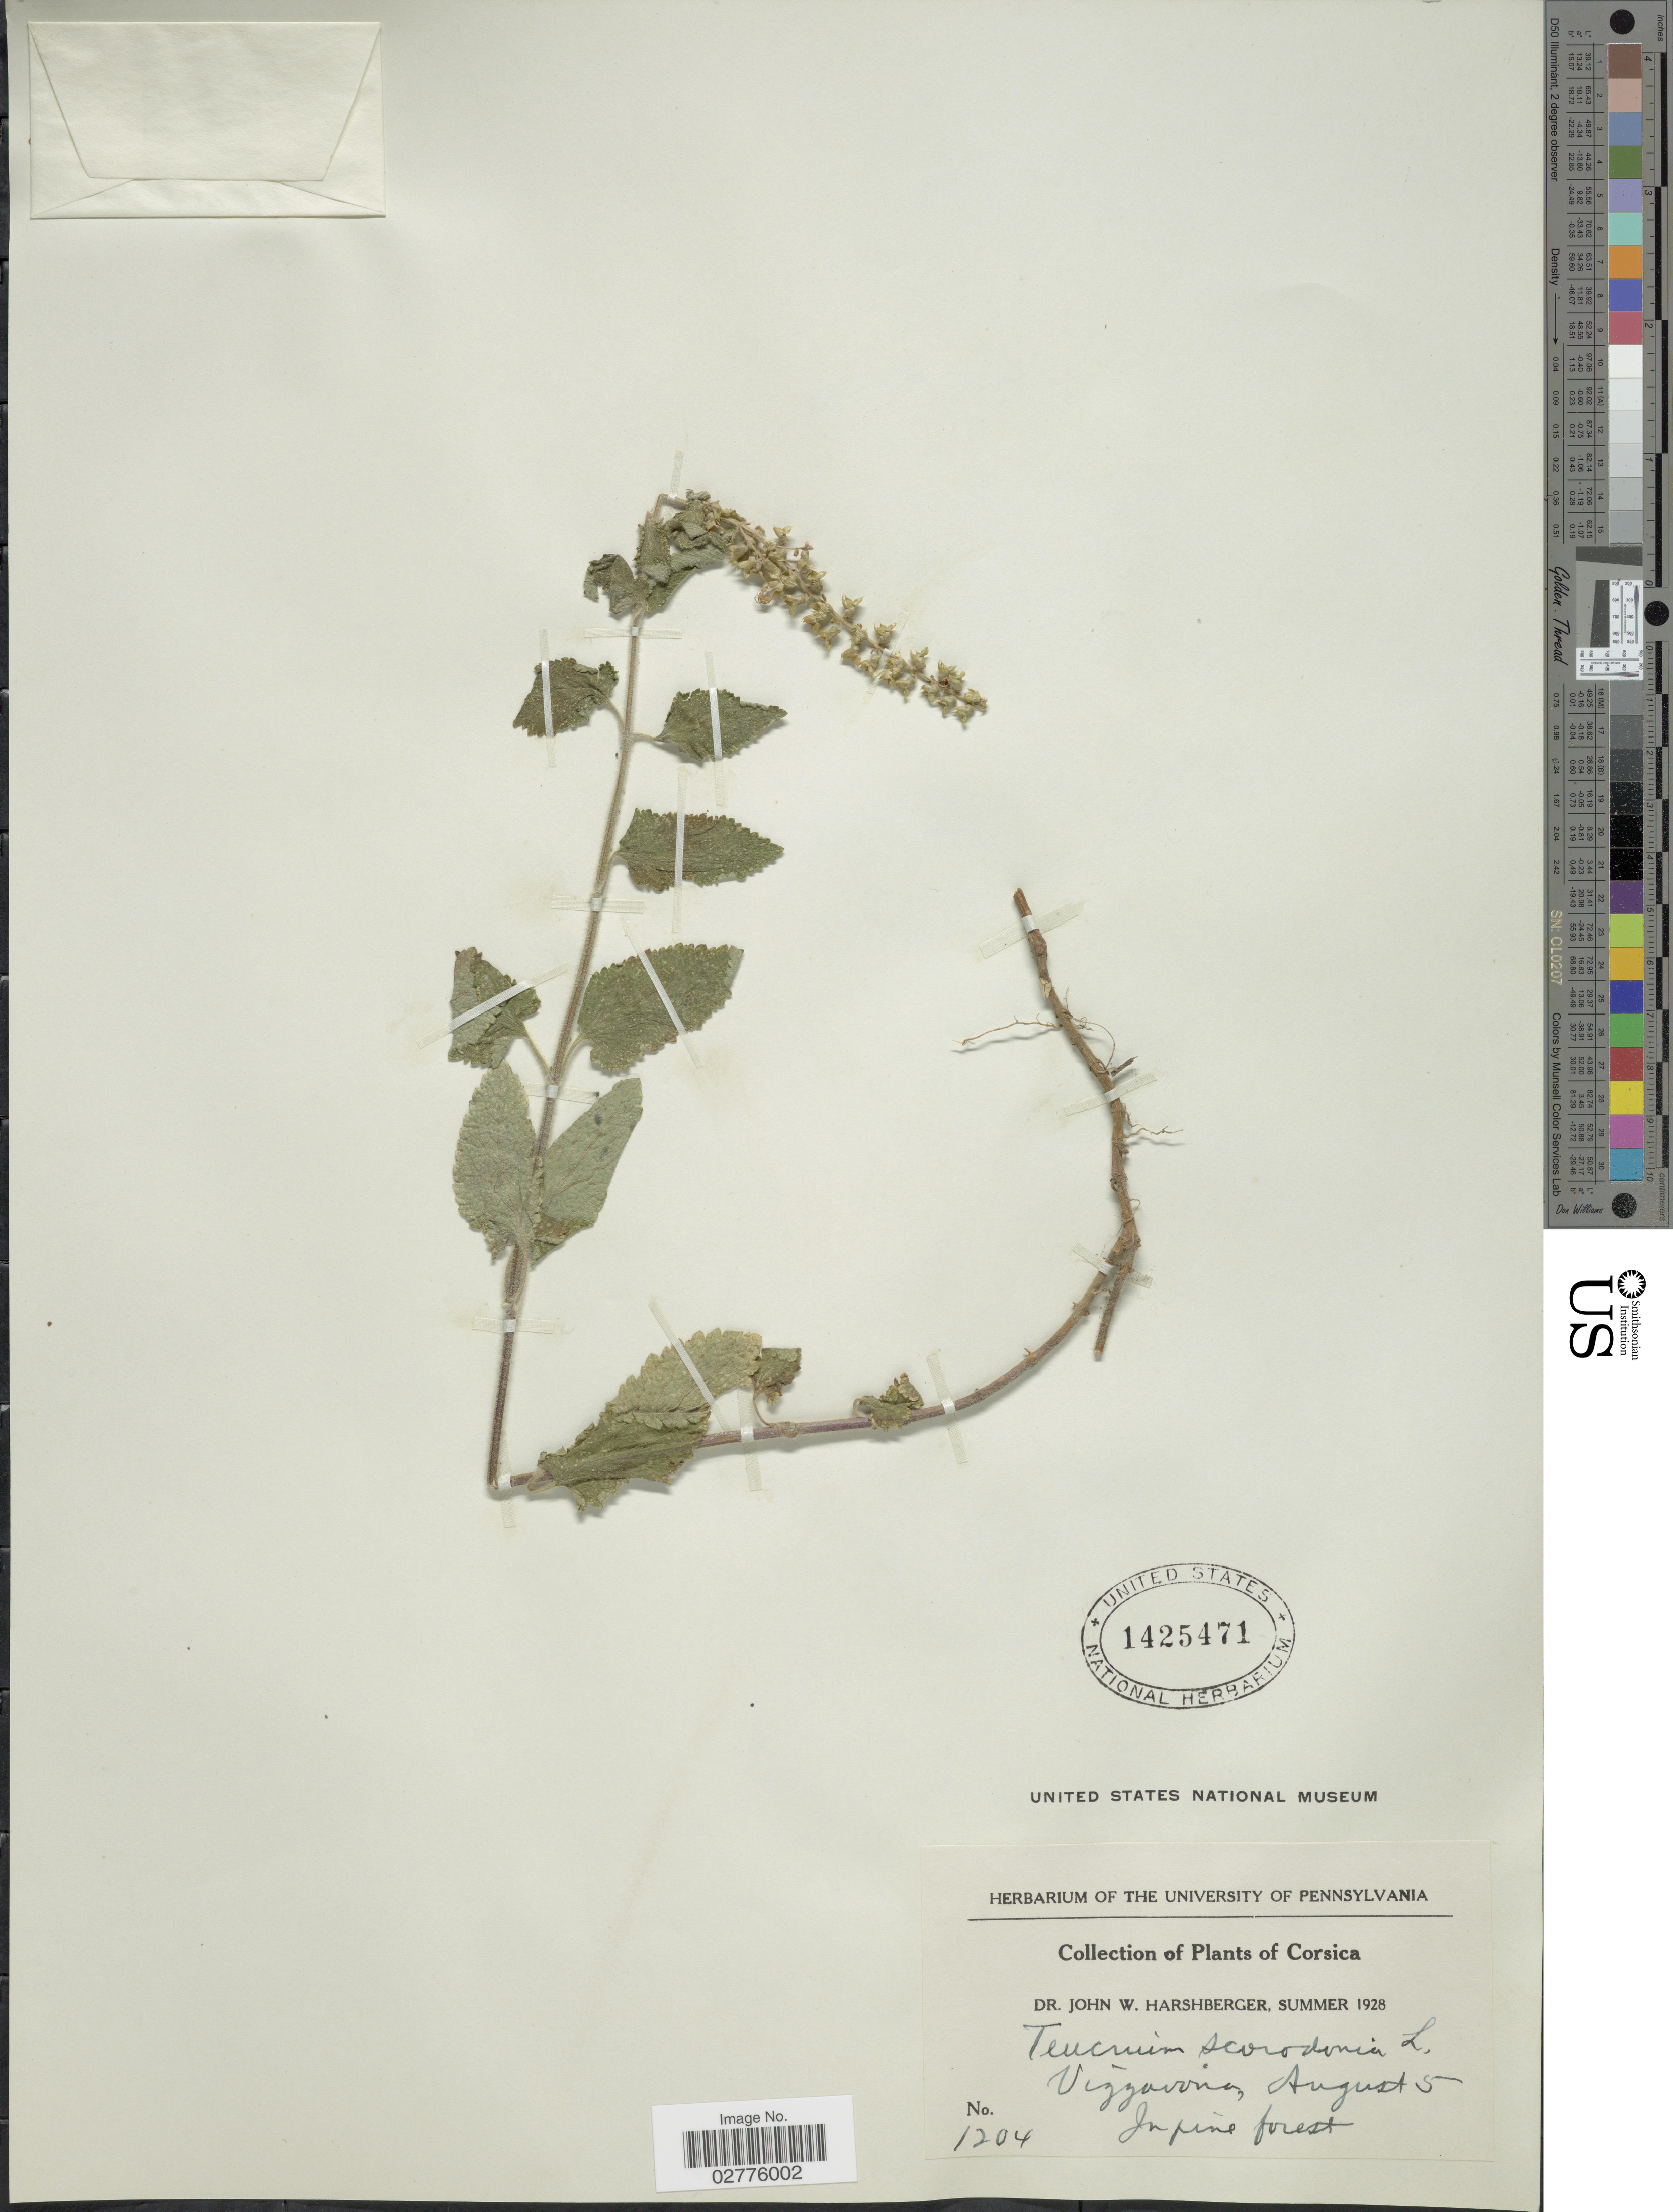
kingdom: Plantae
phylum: Tracheophyta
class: Magnoliopsida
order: Lamiales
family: Lamiaceae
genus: Teucrium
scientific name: Teucrium scorodonia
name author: L.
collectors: J. W. Harshberger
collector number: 1204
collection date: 1928-08-05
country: France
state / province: Corsica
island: Corse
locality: Vizzavóna [interpreted]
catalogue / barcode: US 1425471